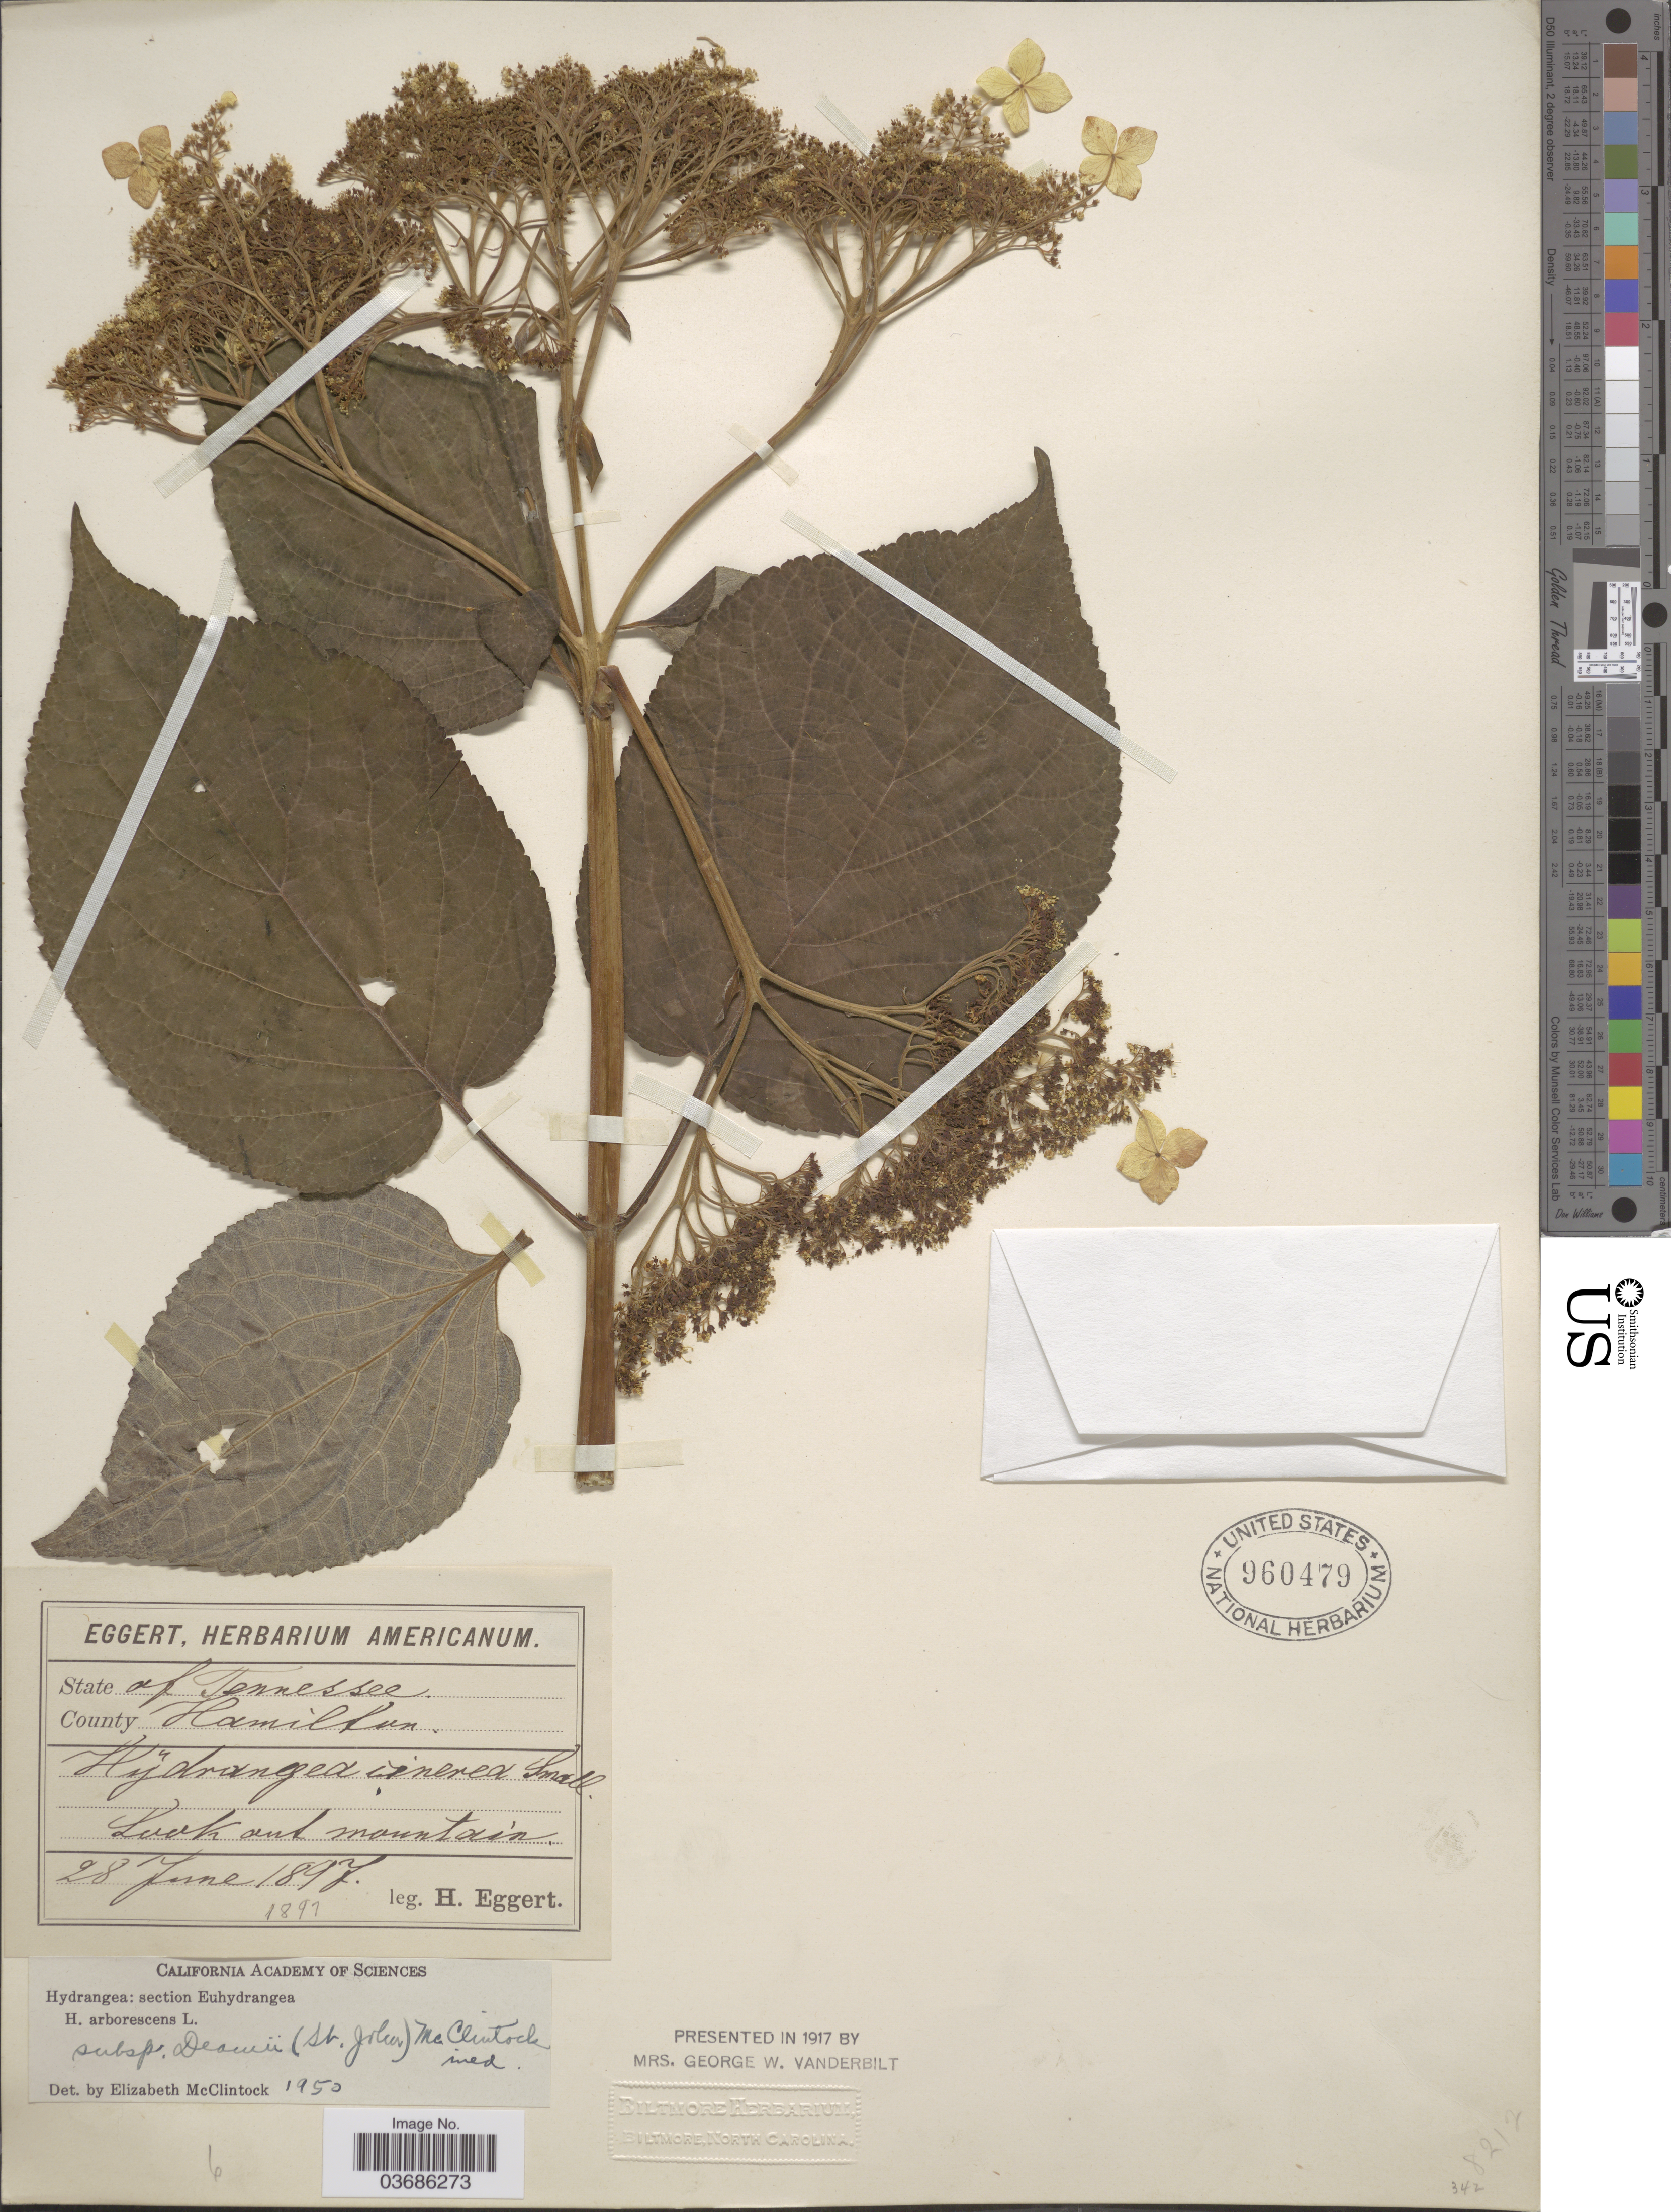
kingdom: Plantae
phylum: Tracheophyta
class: Magnoliopsida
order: Cornales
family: Hydrangeaceae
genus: Hydrangea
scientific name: Hydrangea arborescens var. deamii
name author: H. St. John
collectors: H. Eggert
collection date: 1897-06-28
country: United States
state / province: Tennessee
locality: County Hamilton. Lookout mountain.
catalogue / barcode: US 960479